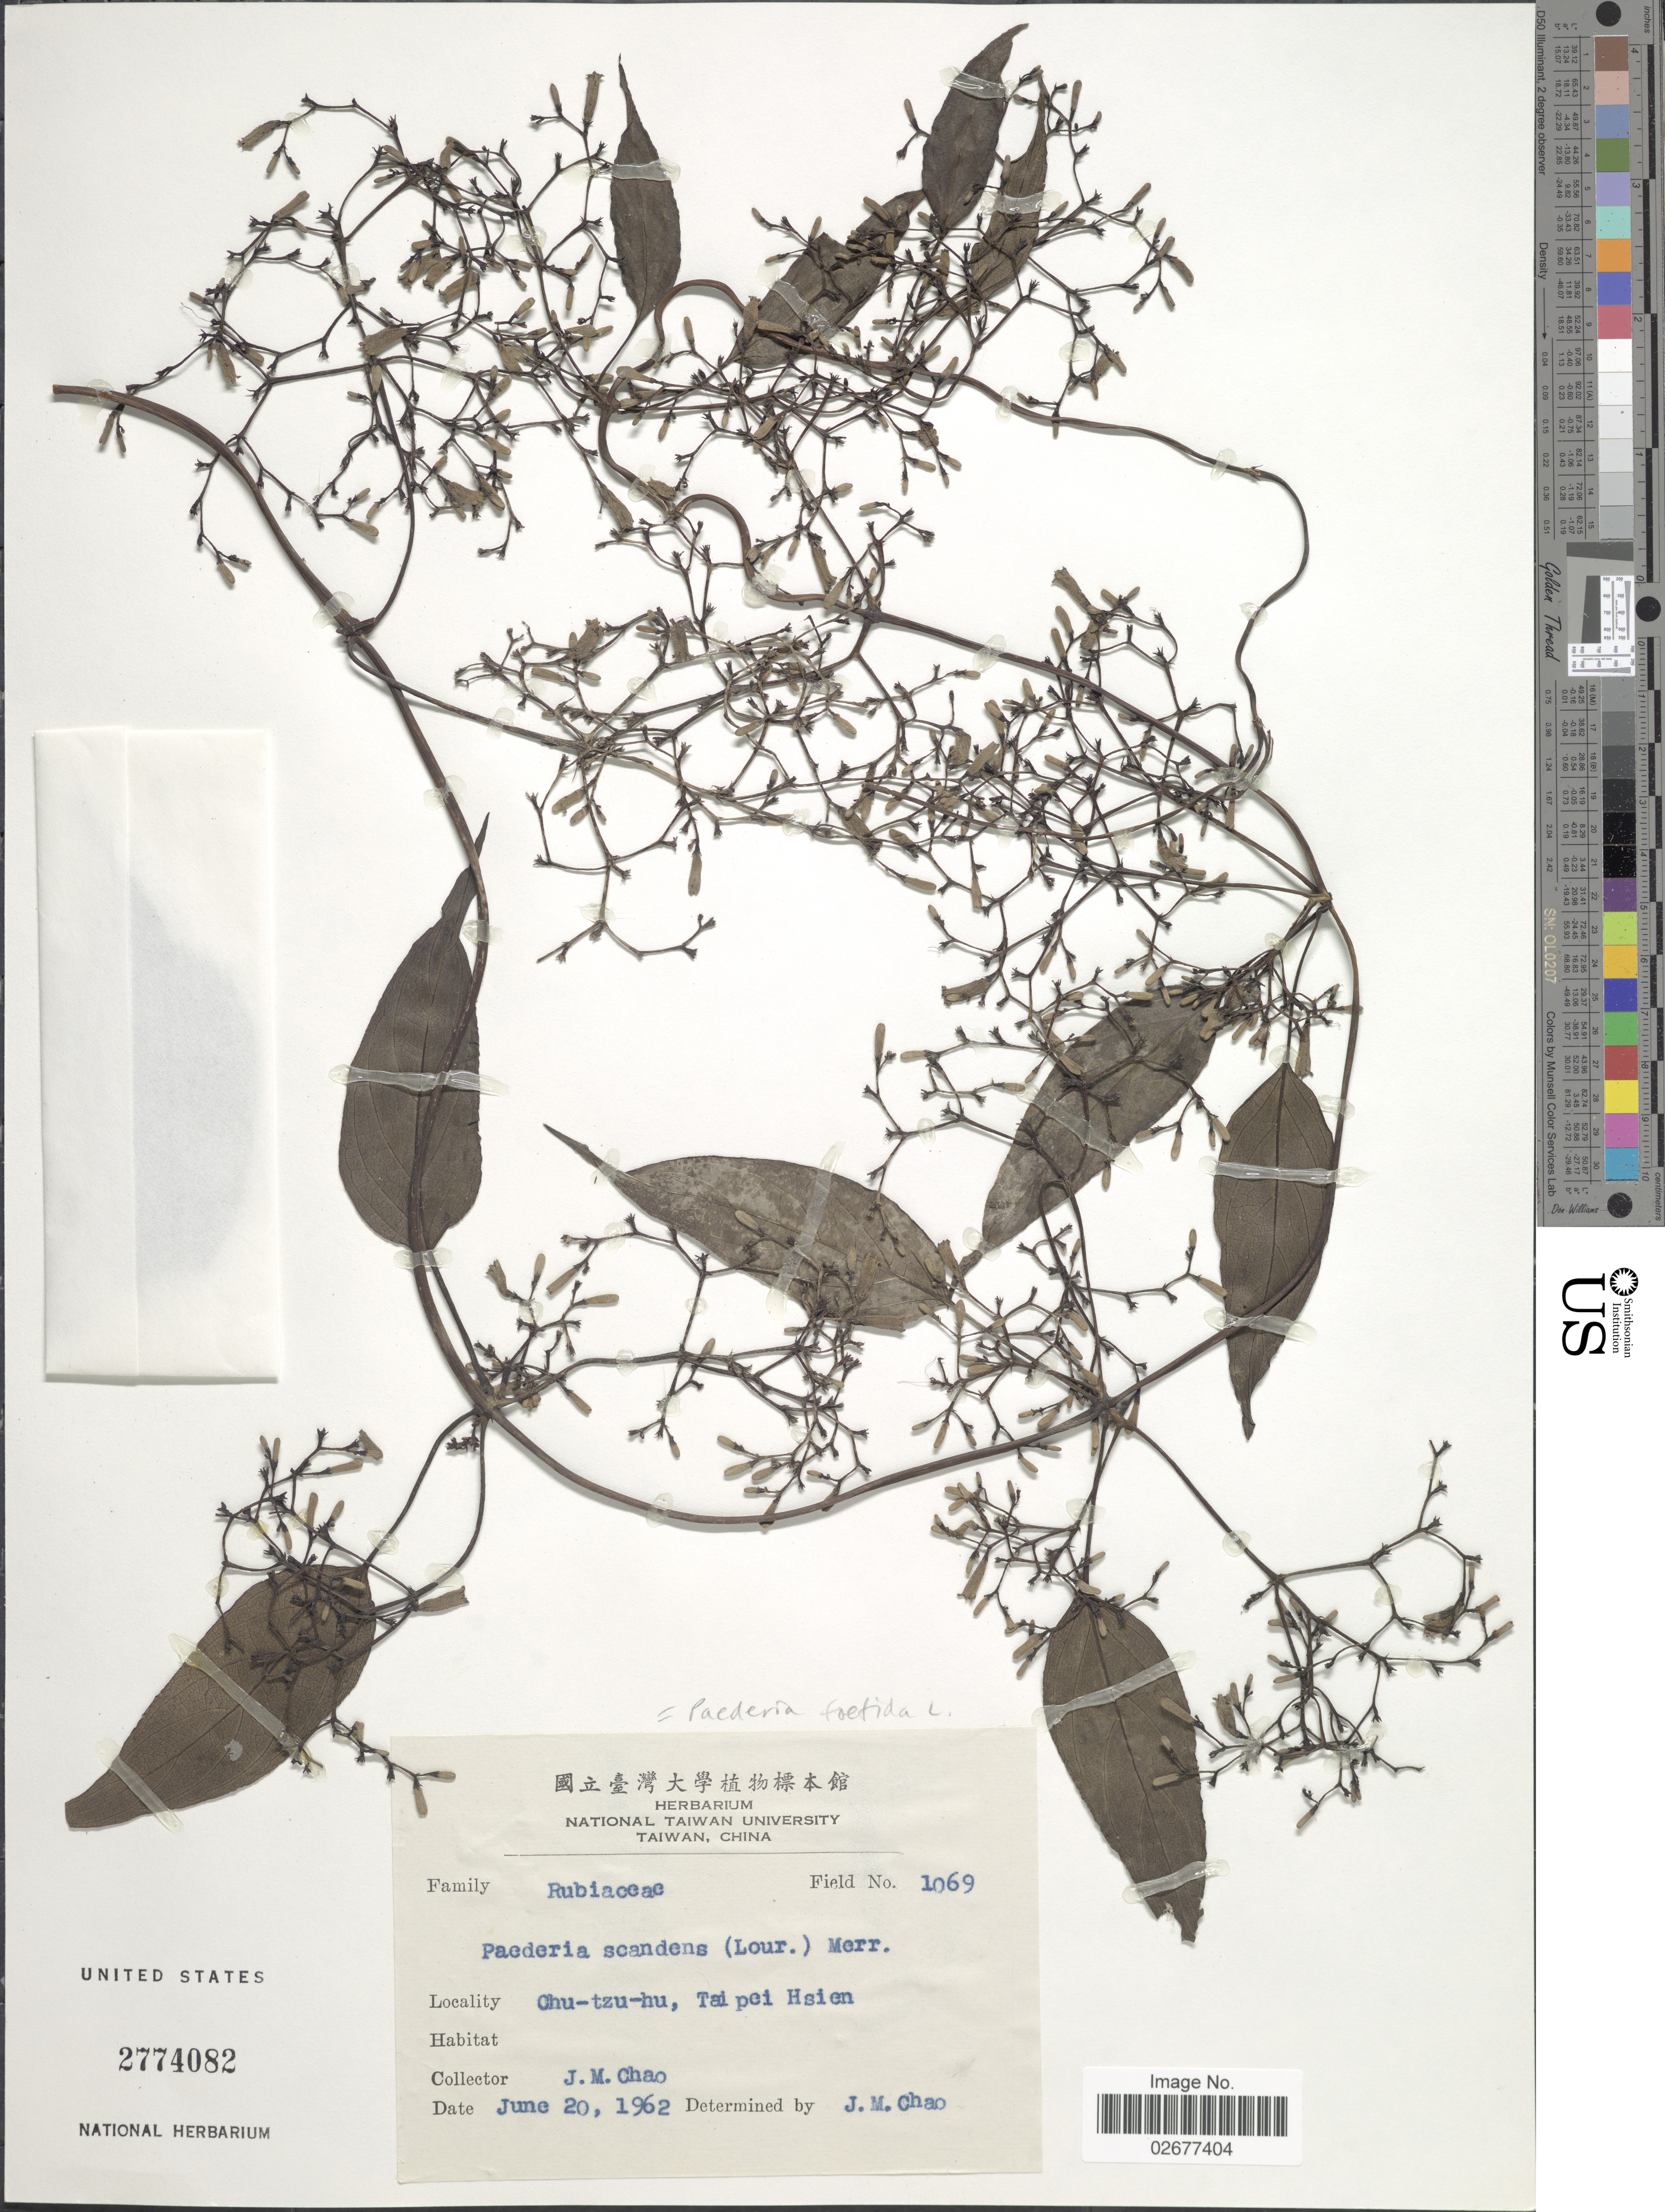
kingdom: Plantae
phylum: Tracheophyta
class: Magnoliopsida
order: Gentianales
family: Rubiaceae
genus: Paederia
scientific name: Paederia foetida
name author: L.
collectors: J. Chao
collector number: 1069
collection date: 1962-06-20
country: Taiwan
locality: Chu-tzu-hu, Tai pei Hsien.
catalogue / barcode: US 2774082